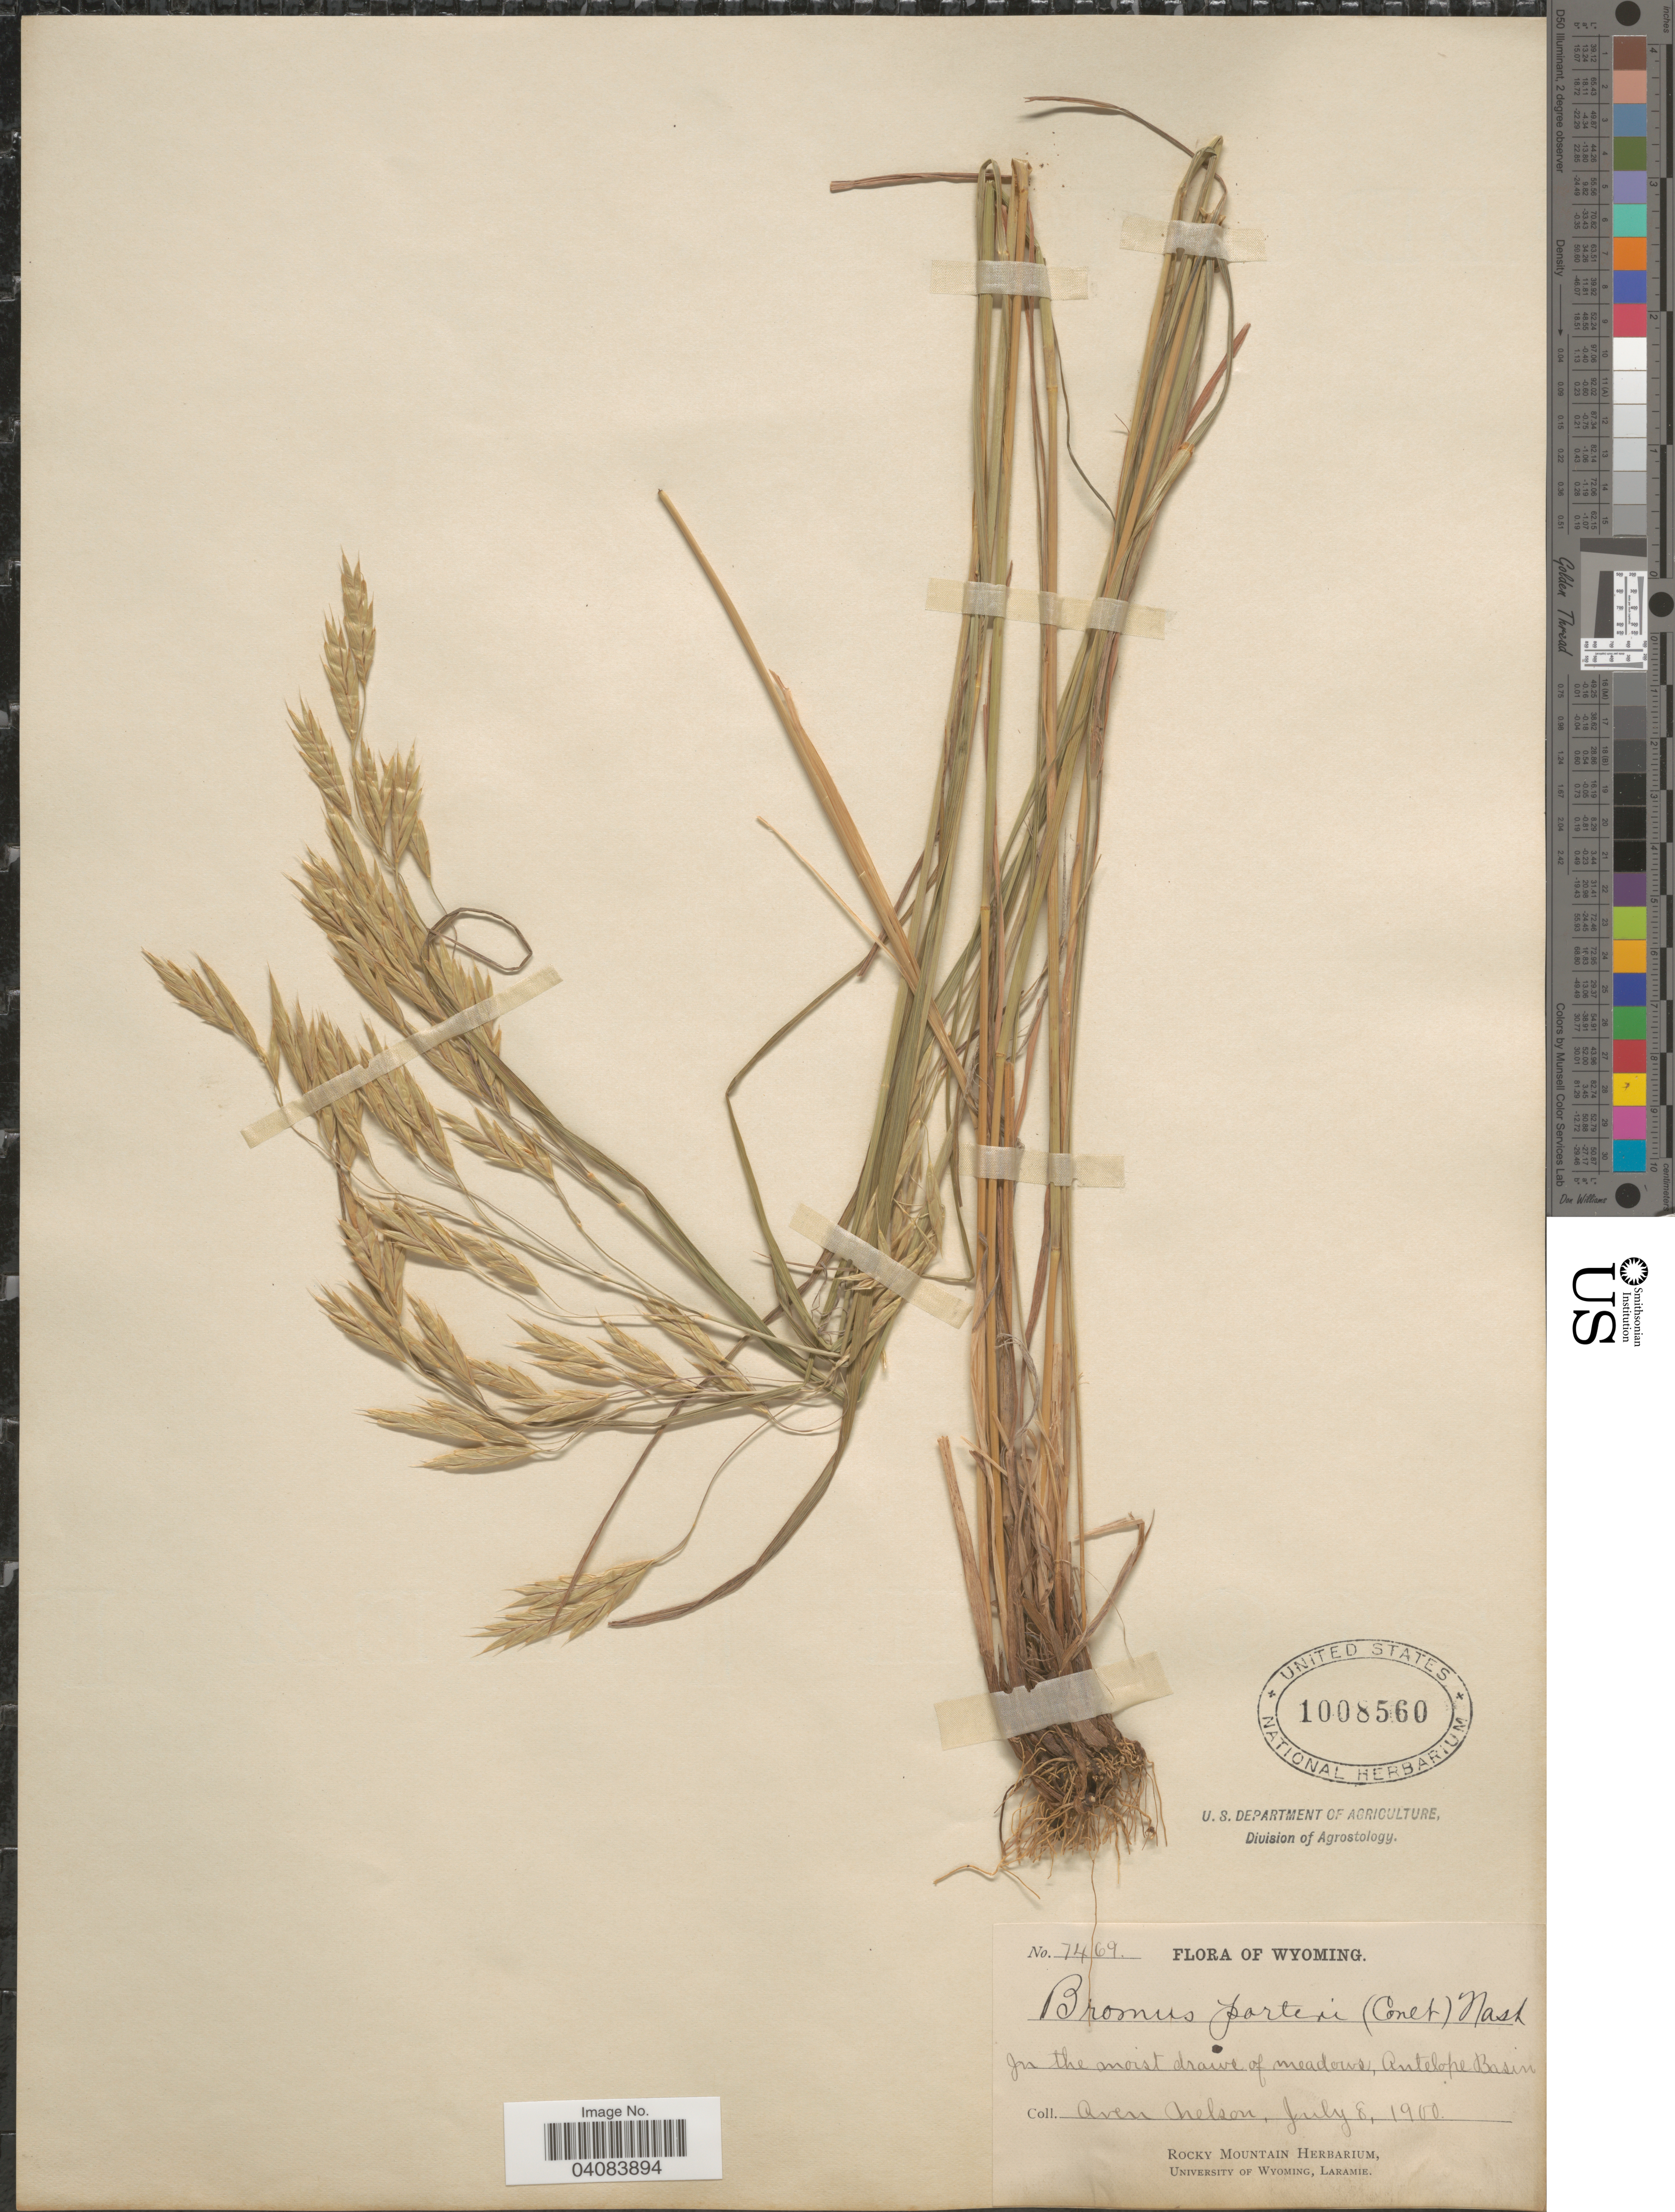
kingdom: Plantae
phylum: Tracheophyta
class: Liliopsida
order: Poales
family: Poaceae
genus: Bromus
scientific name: Bromus porteri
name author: (J.M. Coult.) Nash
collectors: A. Nelson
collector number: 7469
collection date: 1900-07-08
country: United States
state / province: Wyoming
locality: In the moist draws of meadows, Antelope Basin.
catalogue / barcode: US 1008560